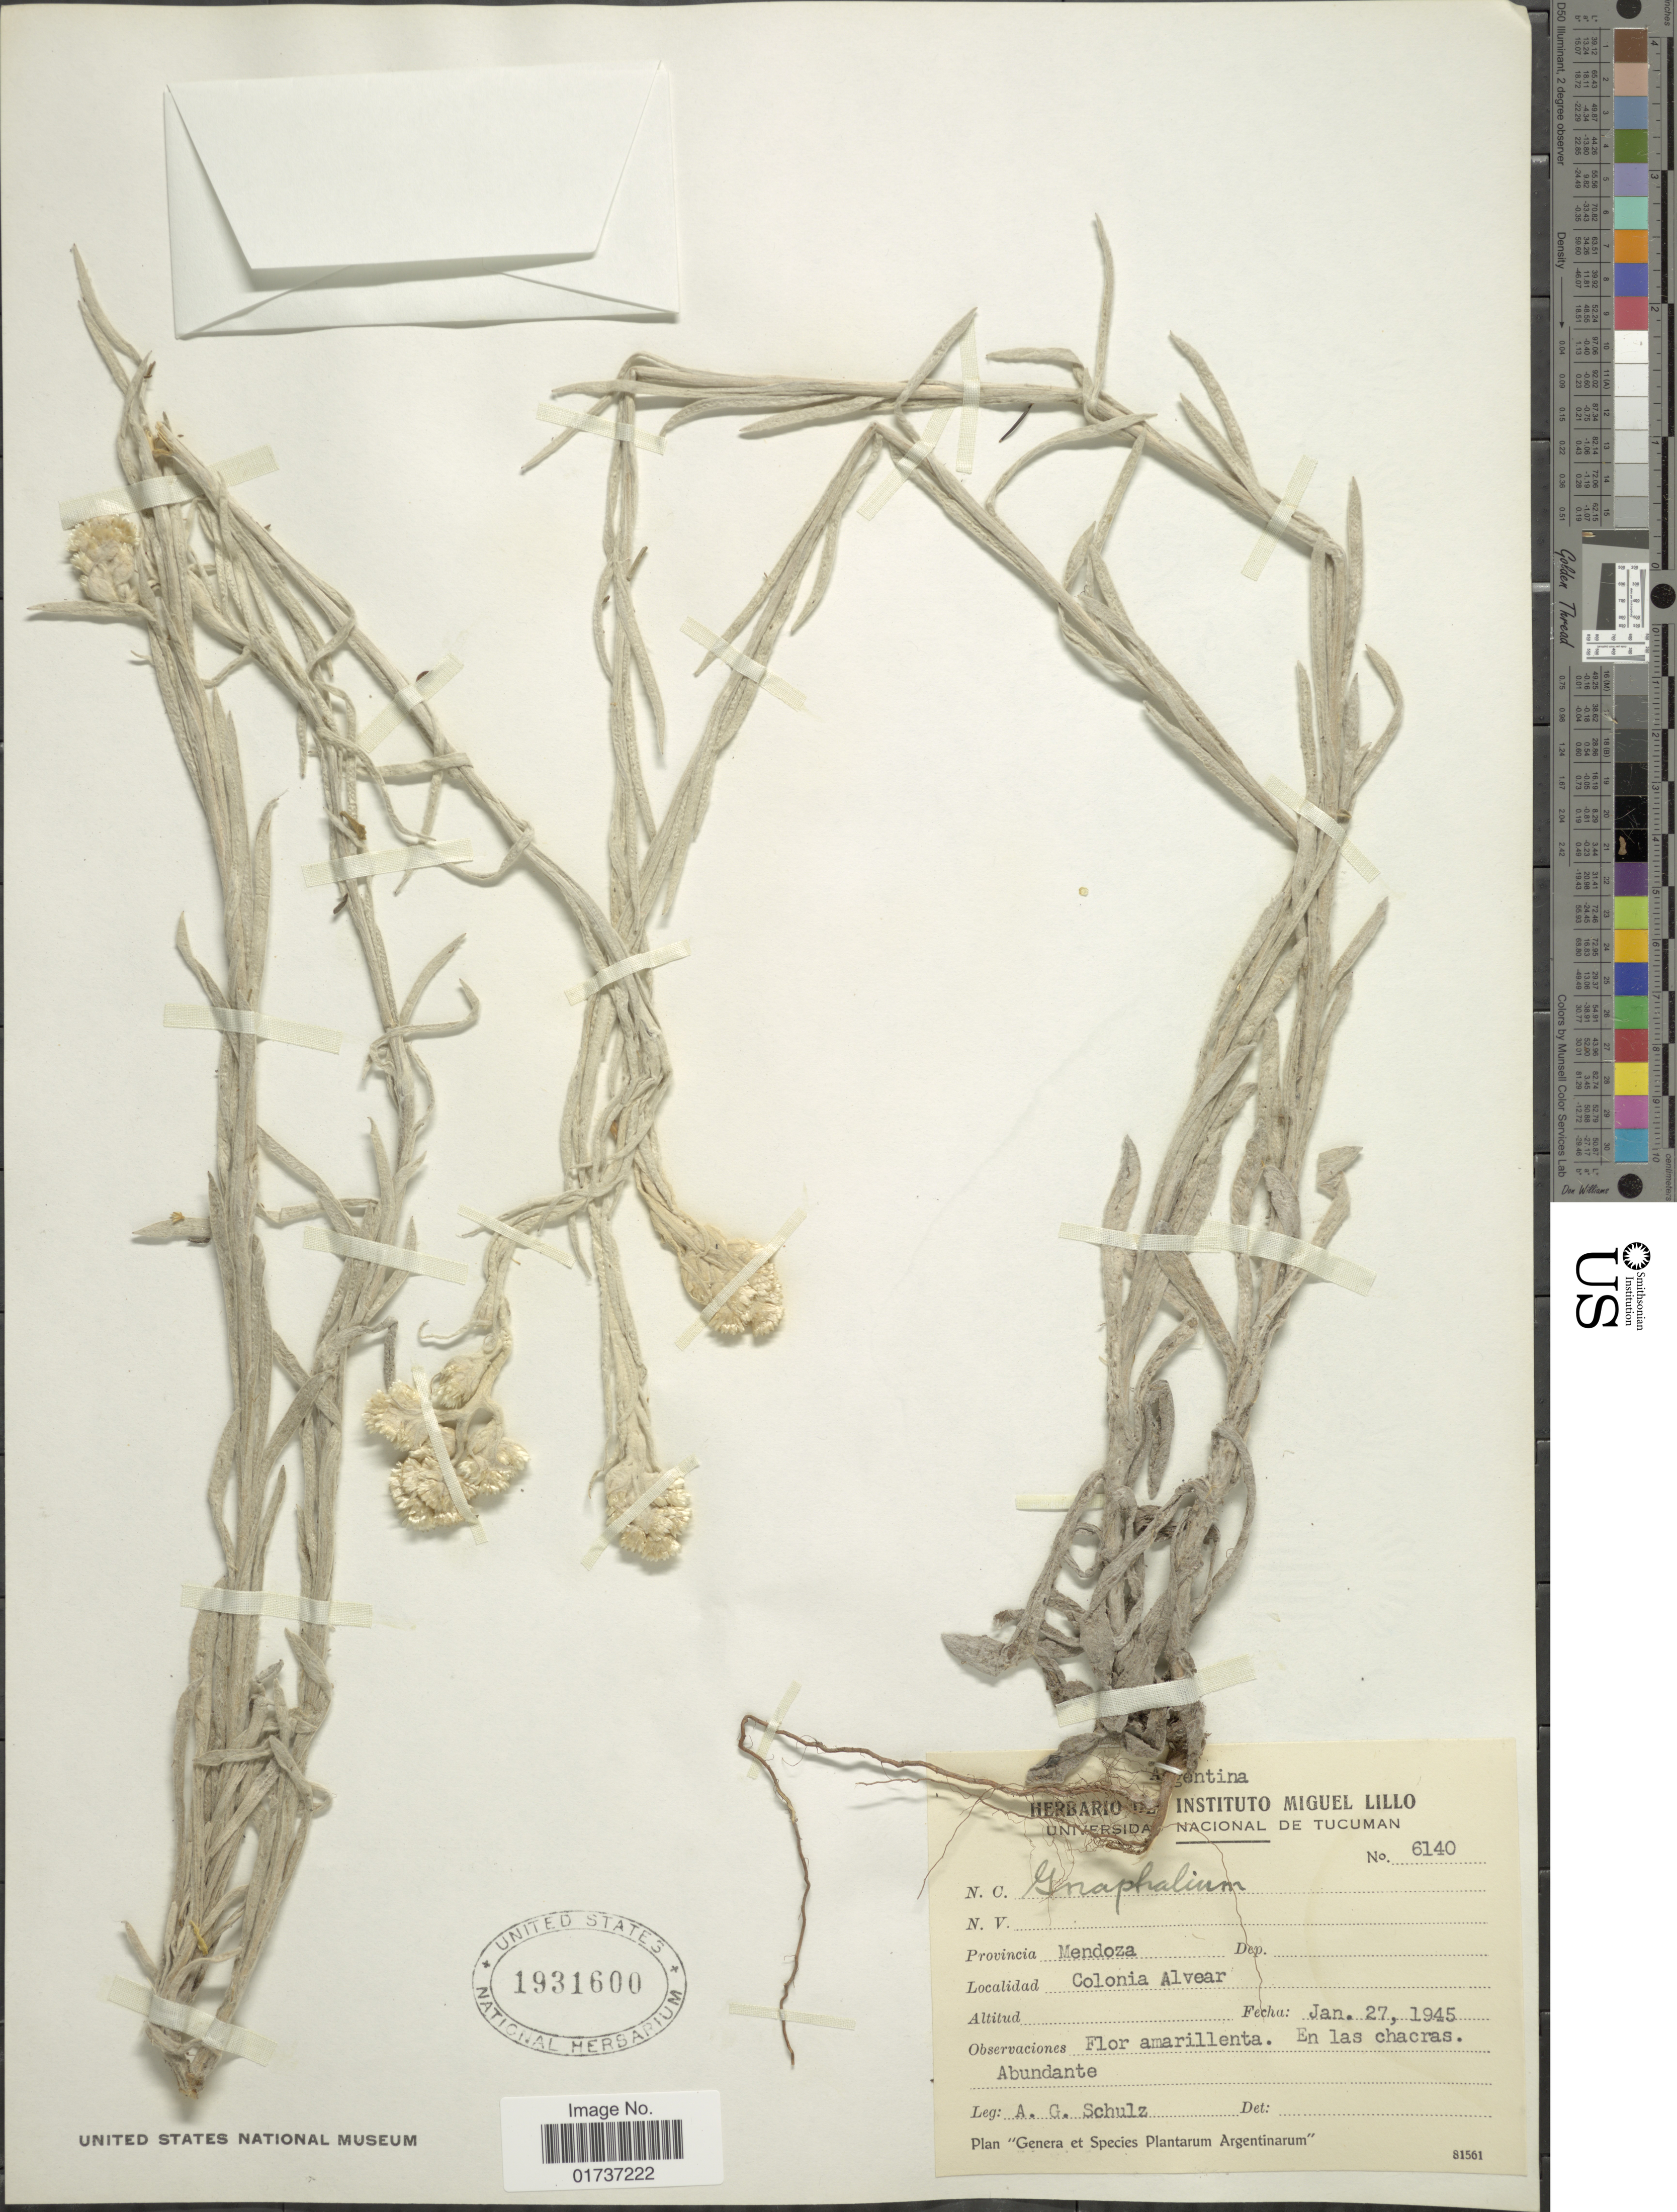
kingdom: Plantae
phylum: Tracheophyta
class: Magnoliopsida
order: Asterales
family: Asteraceae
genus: Gnaphalium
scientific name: Gnaphalium sp.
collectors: A. G. Schulz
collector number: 6140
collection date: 1945-01-27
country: Argentina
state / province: Mendoza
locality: Colonia Alvear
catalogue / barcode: US 1931600